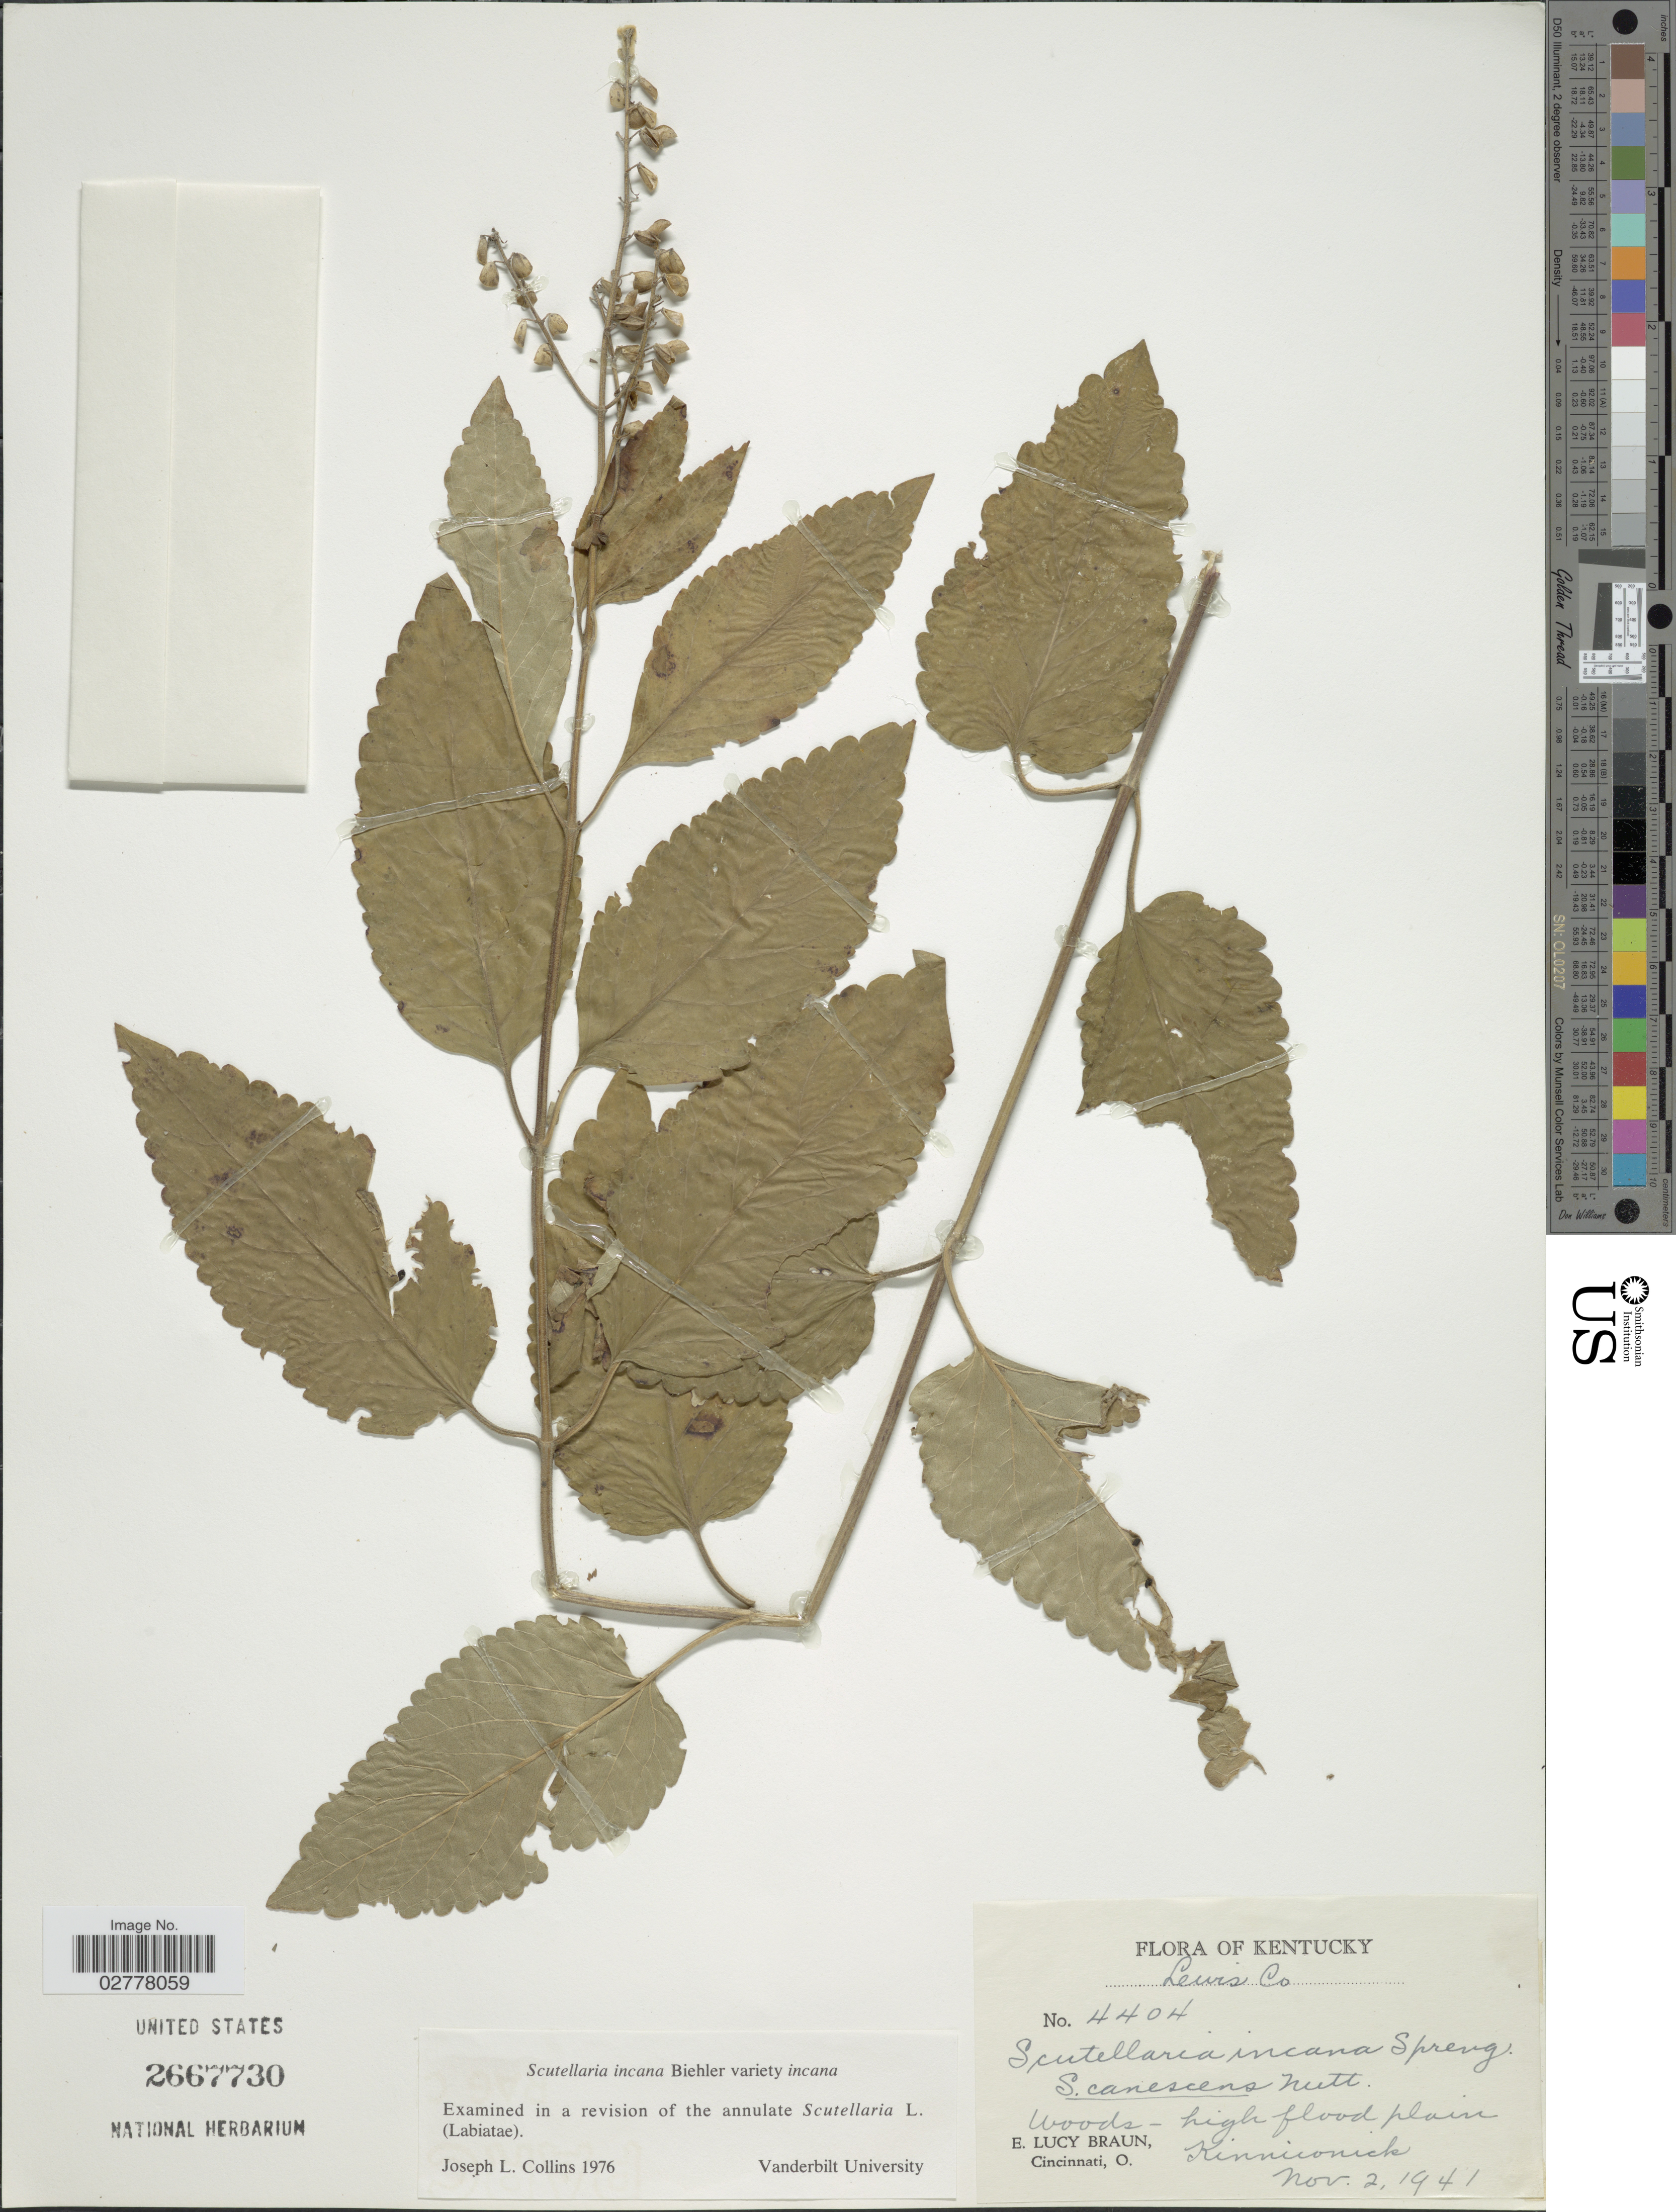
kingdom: Plantae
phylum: Tracheophyta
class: Magnoliopsida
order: Lamiales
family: Lamiaceae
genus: Scutellaria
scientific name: Scutellaria incana var. incana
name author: Biehler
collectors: E. L. Braun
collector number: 4404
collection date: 1941-11-02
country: United States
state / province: Kentucky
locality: Lewis Co. Woods - high flood plain Kinniconick.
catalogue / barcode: US 2667730